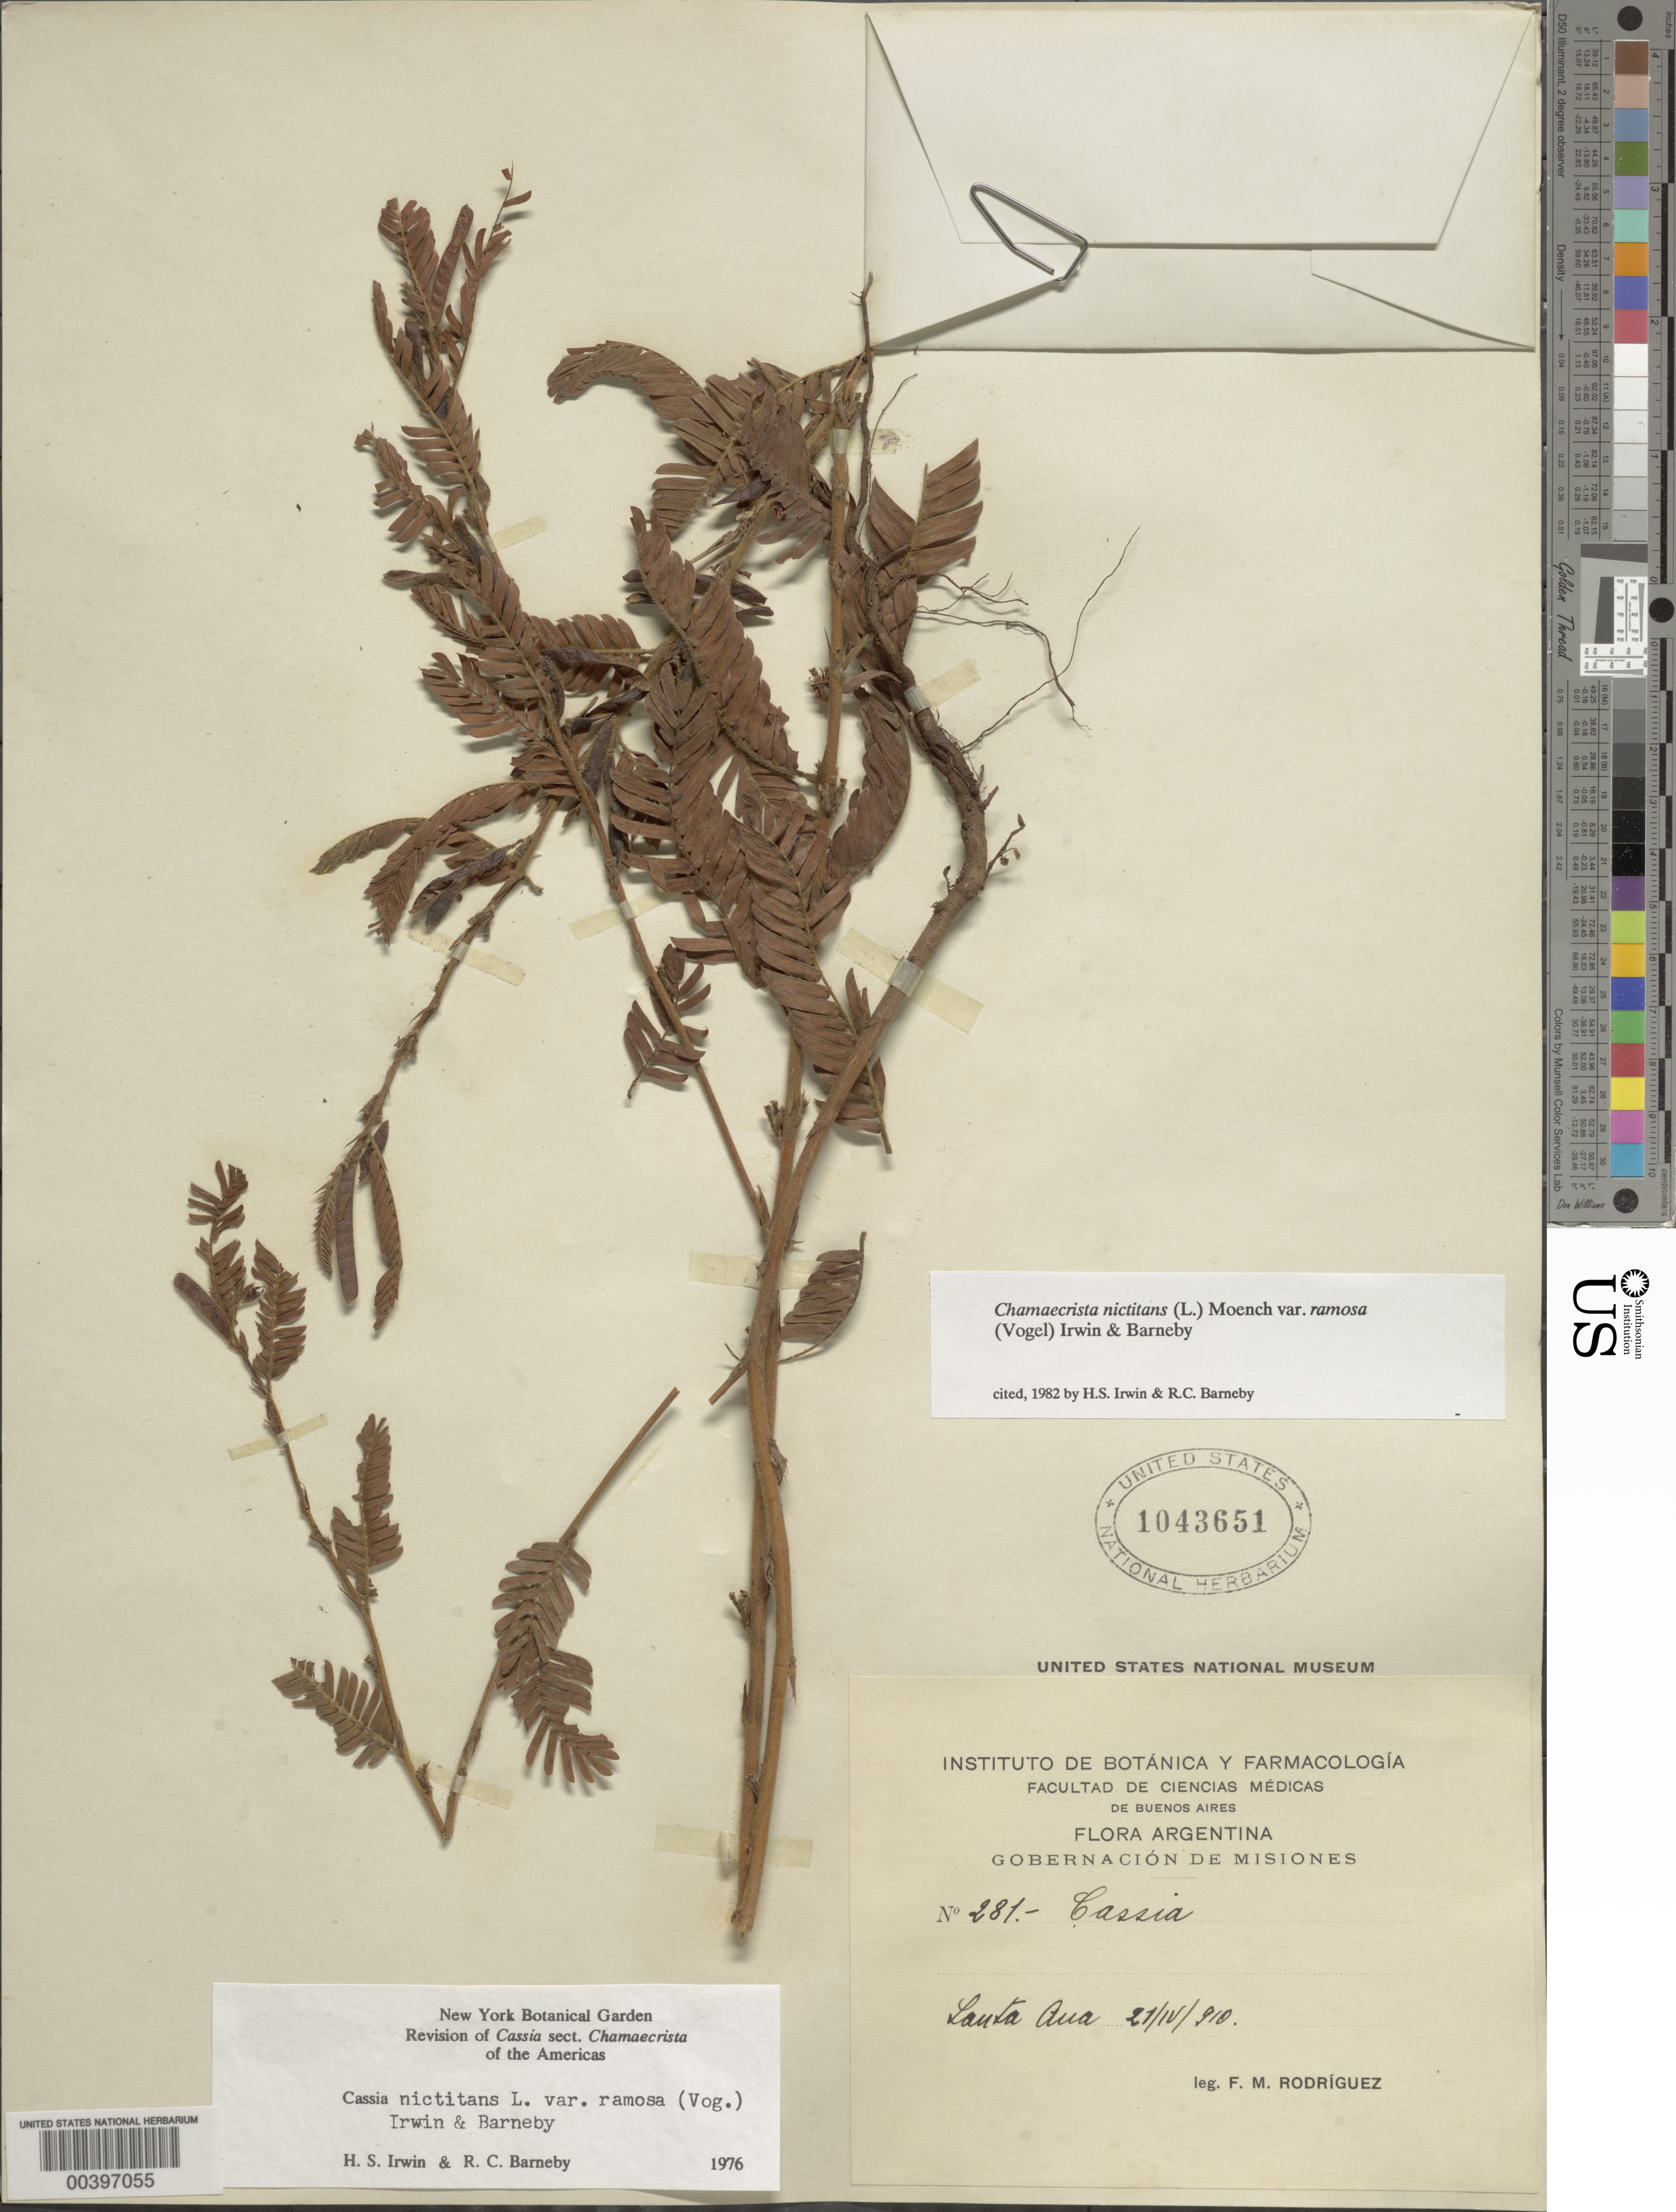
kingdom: Plantae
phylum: Tracheophyta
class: Magnoliopsida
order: Fabales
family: Fabaceae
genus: Chamaecrista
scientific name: Chamaecrista nictitans var. ramosa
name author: (Vogel) H.S. Irwin & Barneby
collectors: F. M. Rodriguez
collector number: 281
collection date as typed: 21 Apr 1910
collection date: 1910-04-21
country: Argentina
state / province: Misiones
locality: Santa Ana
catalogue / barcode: US 1043651